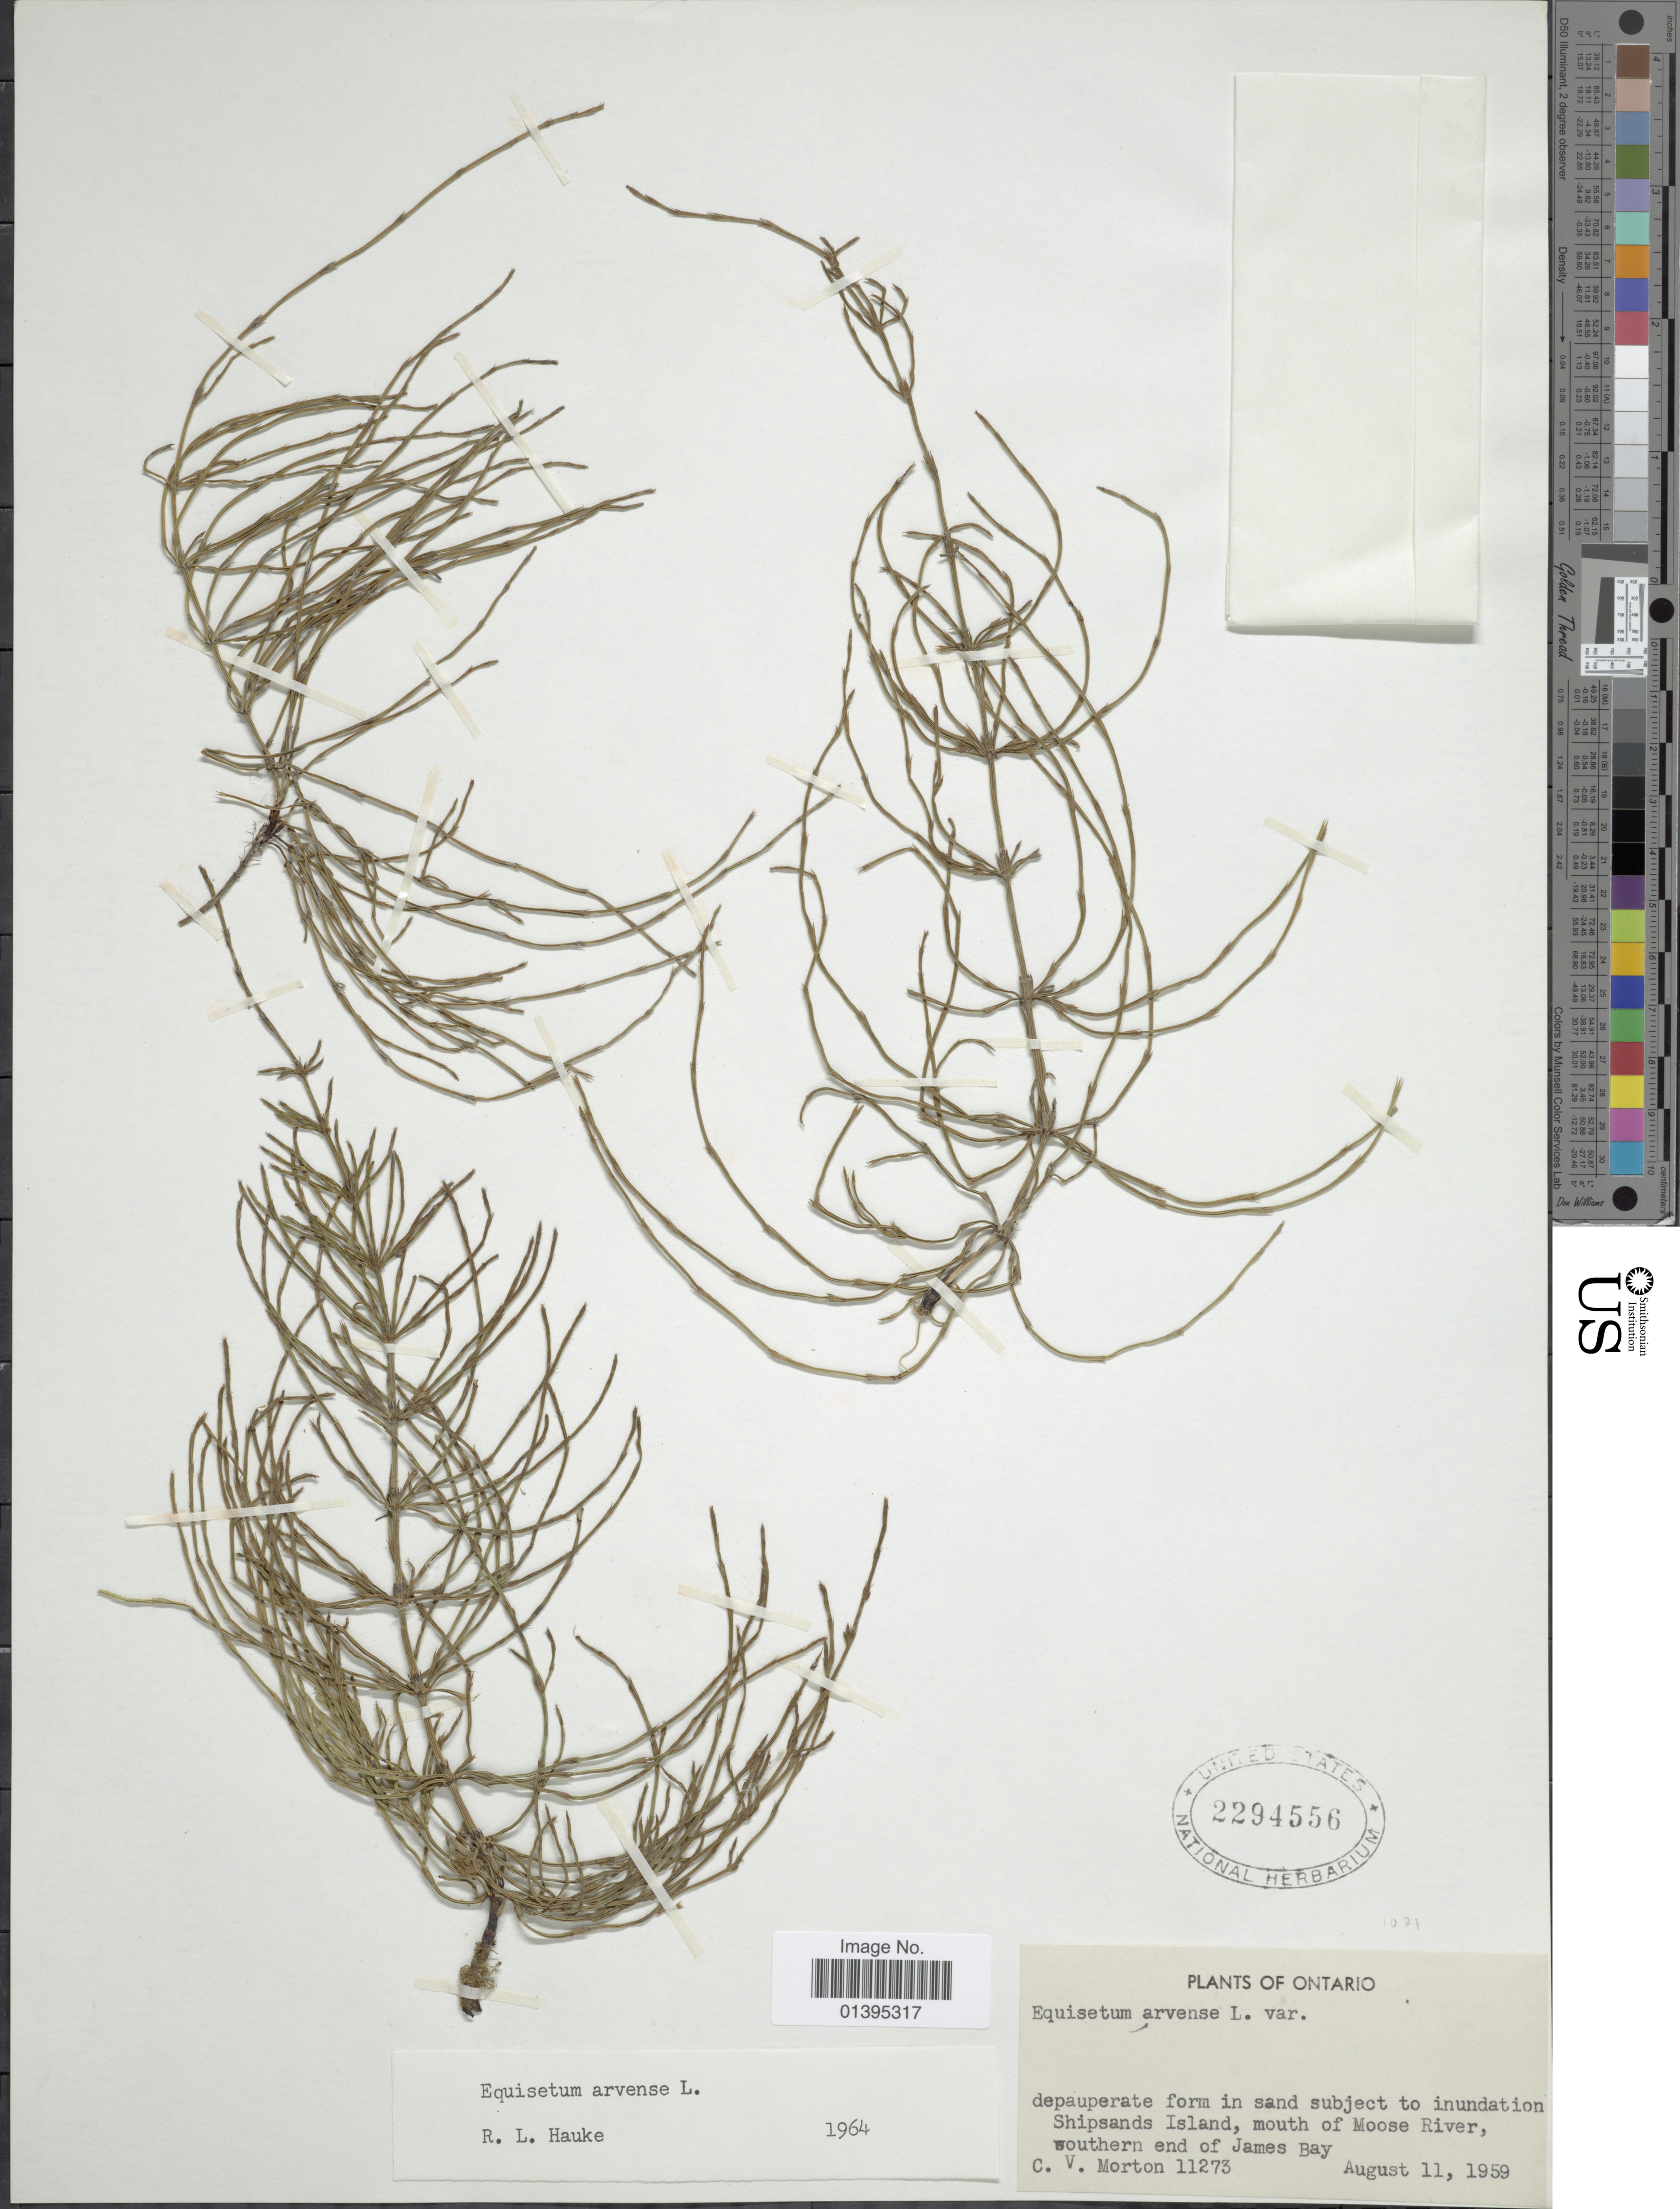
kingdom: Plantae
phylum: Tracheophyta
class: Polypodiopsida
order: Equisetales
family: Equisetaceae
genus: Equisetum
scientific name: Equisetum arvense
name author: L.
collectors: C. V. Morton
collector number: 11273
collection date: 1959-08-11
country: Canada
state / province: Ontario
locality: Shipsands Island, mouth of Moose River, southern end of James Bay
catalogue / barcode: US 2294556